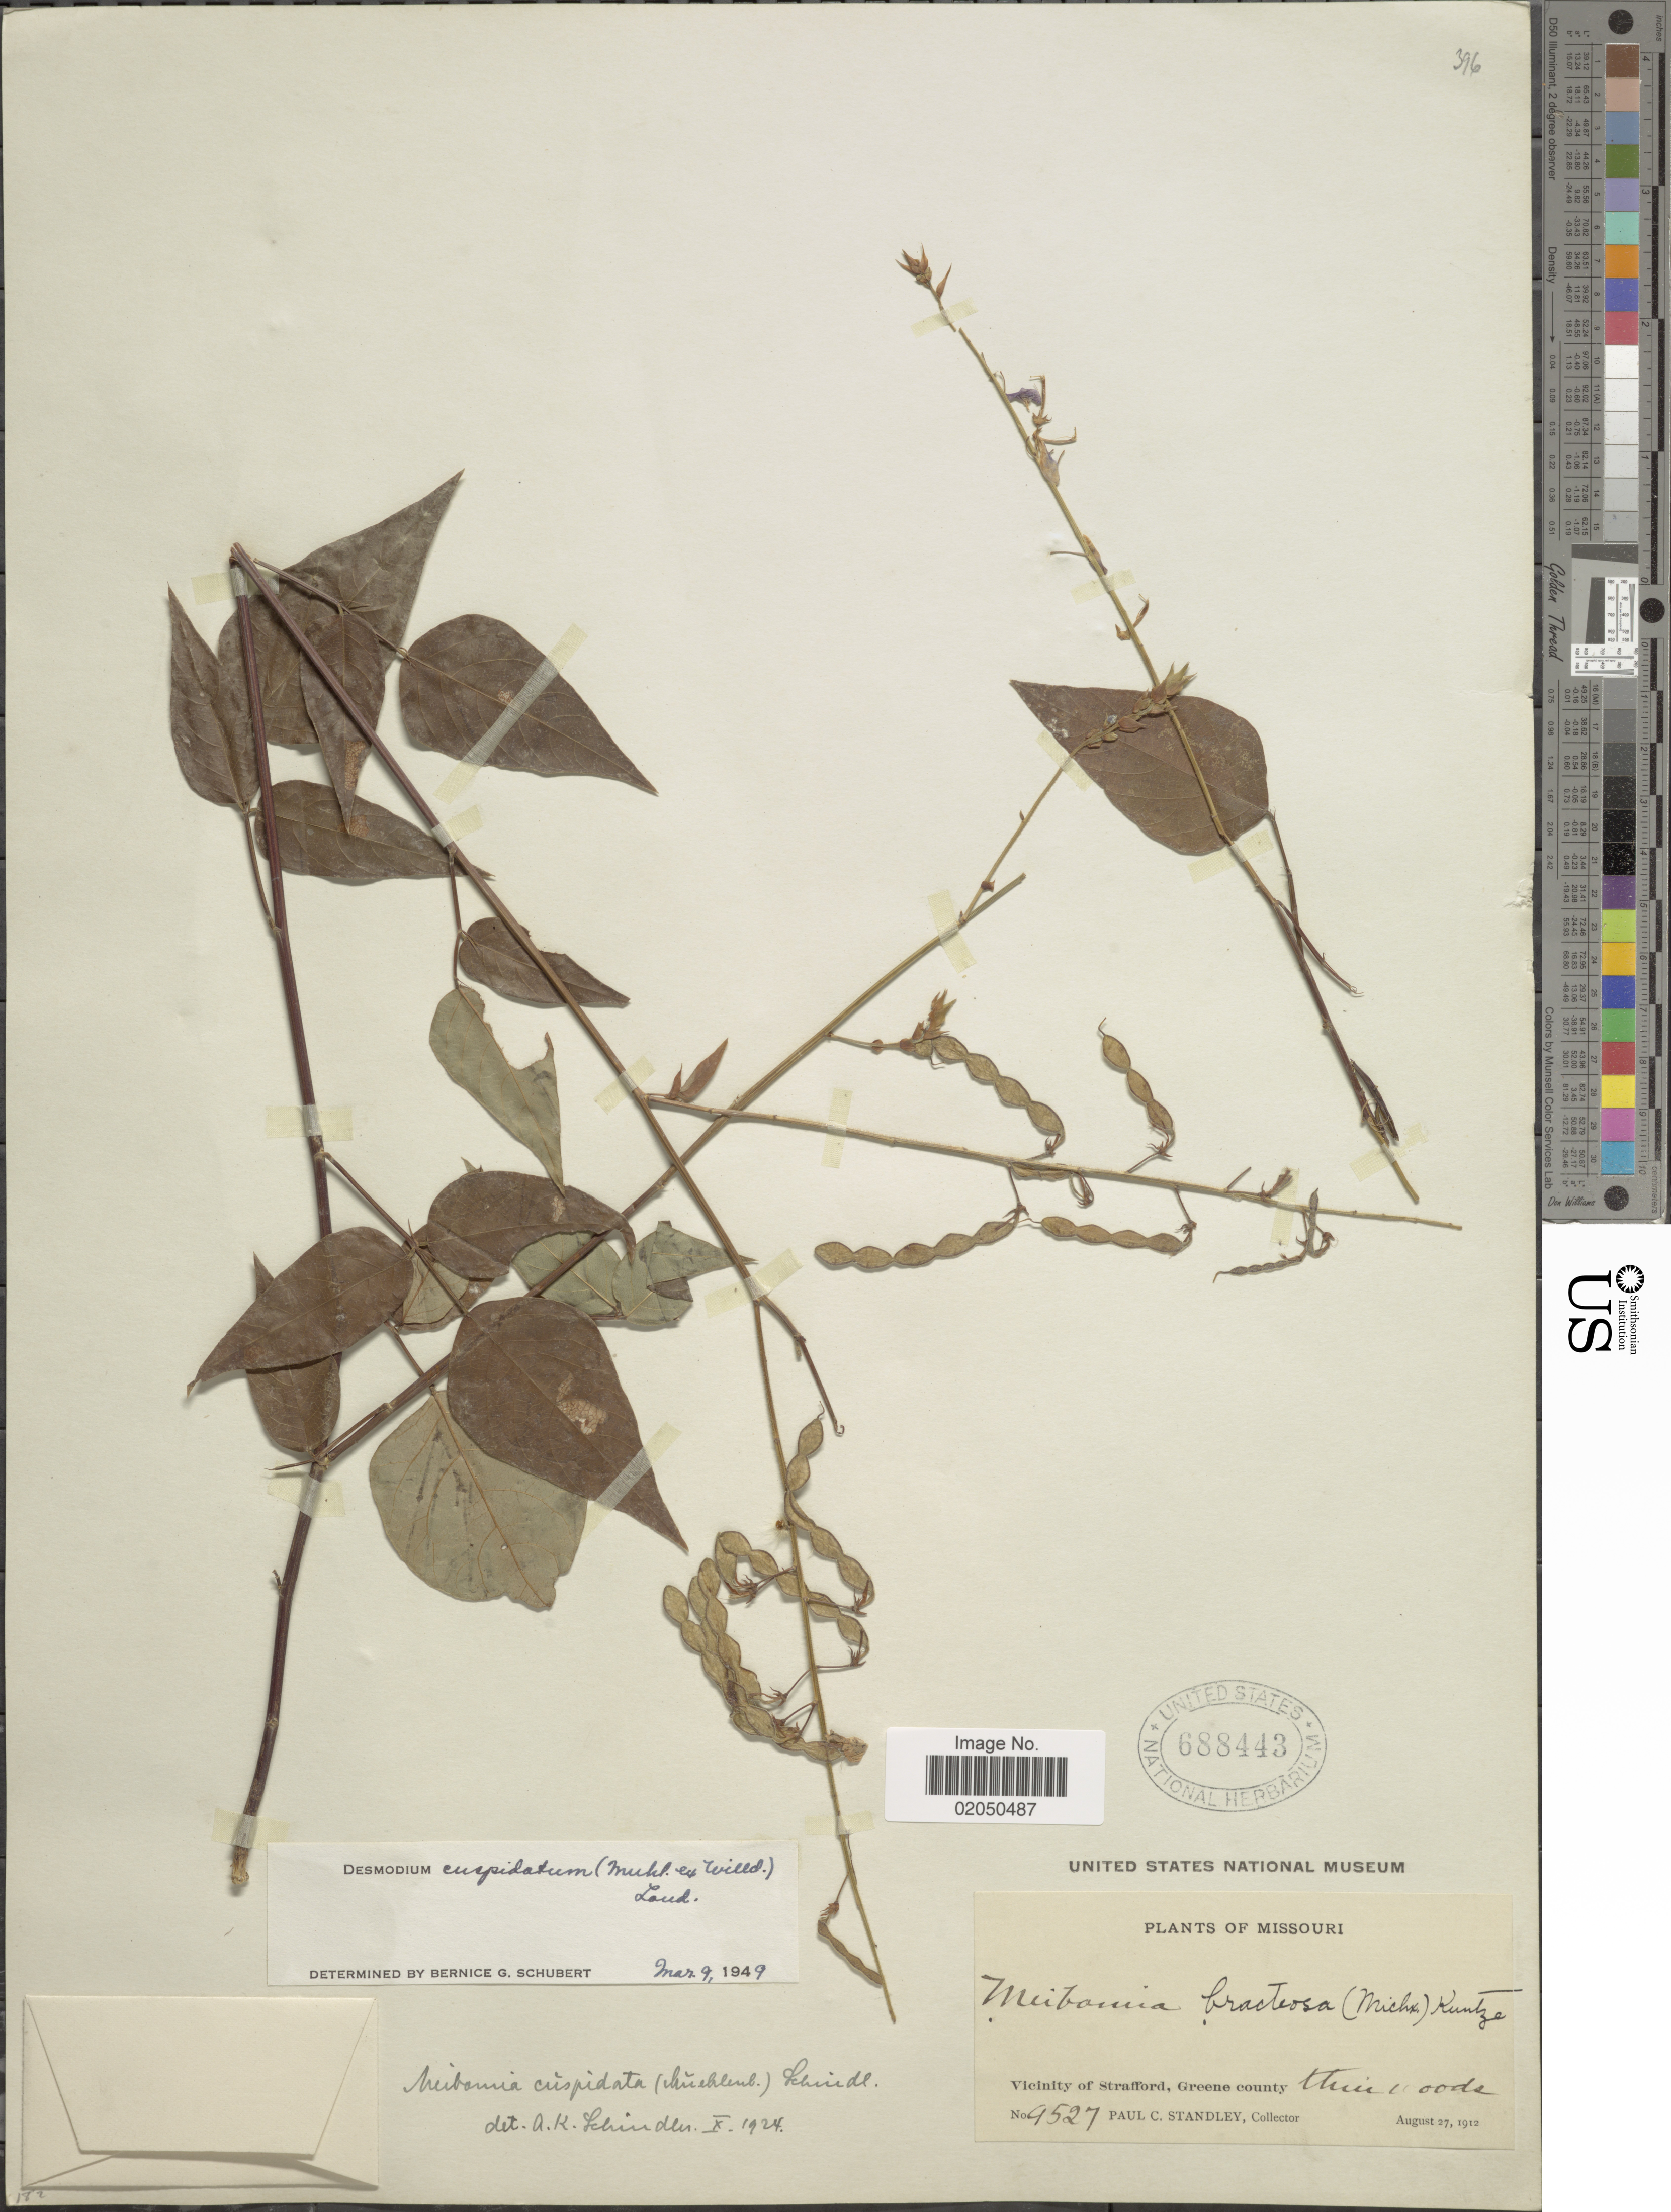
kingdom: Plantae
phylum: Tracheophyta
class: Magnoliopsida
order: Fabales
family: Fabaceae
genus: Desmodium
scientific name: Desmodium cuspidatum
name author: (Muhl. ex Willd.) Loudon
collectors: P. C. Standley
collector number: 9527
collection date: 1912-08-27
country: United States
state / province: Missouri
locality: Vicinity of Strafford, Greene County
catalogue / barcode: US 688443